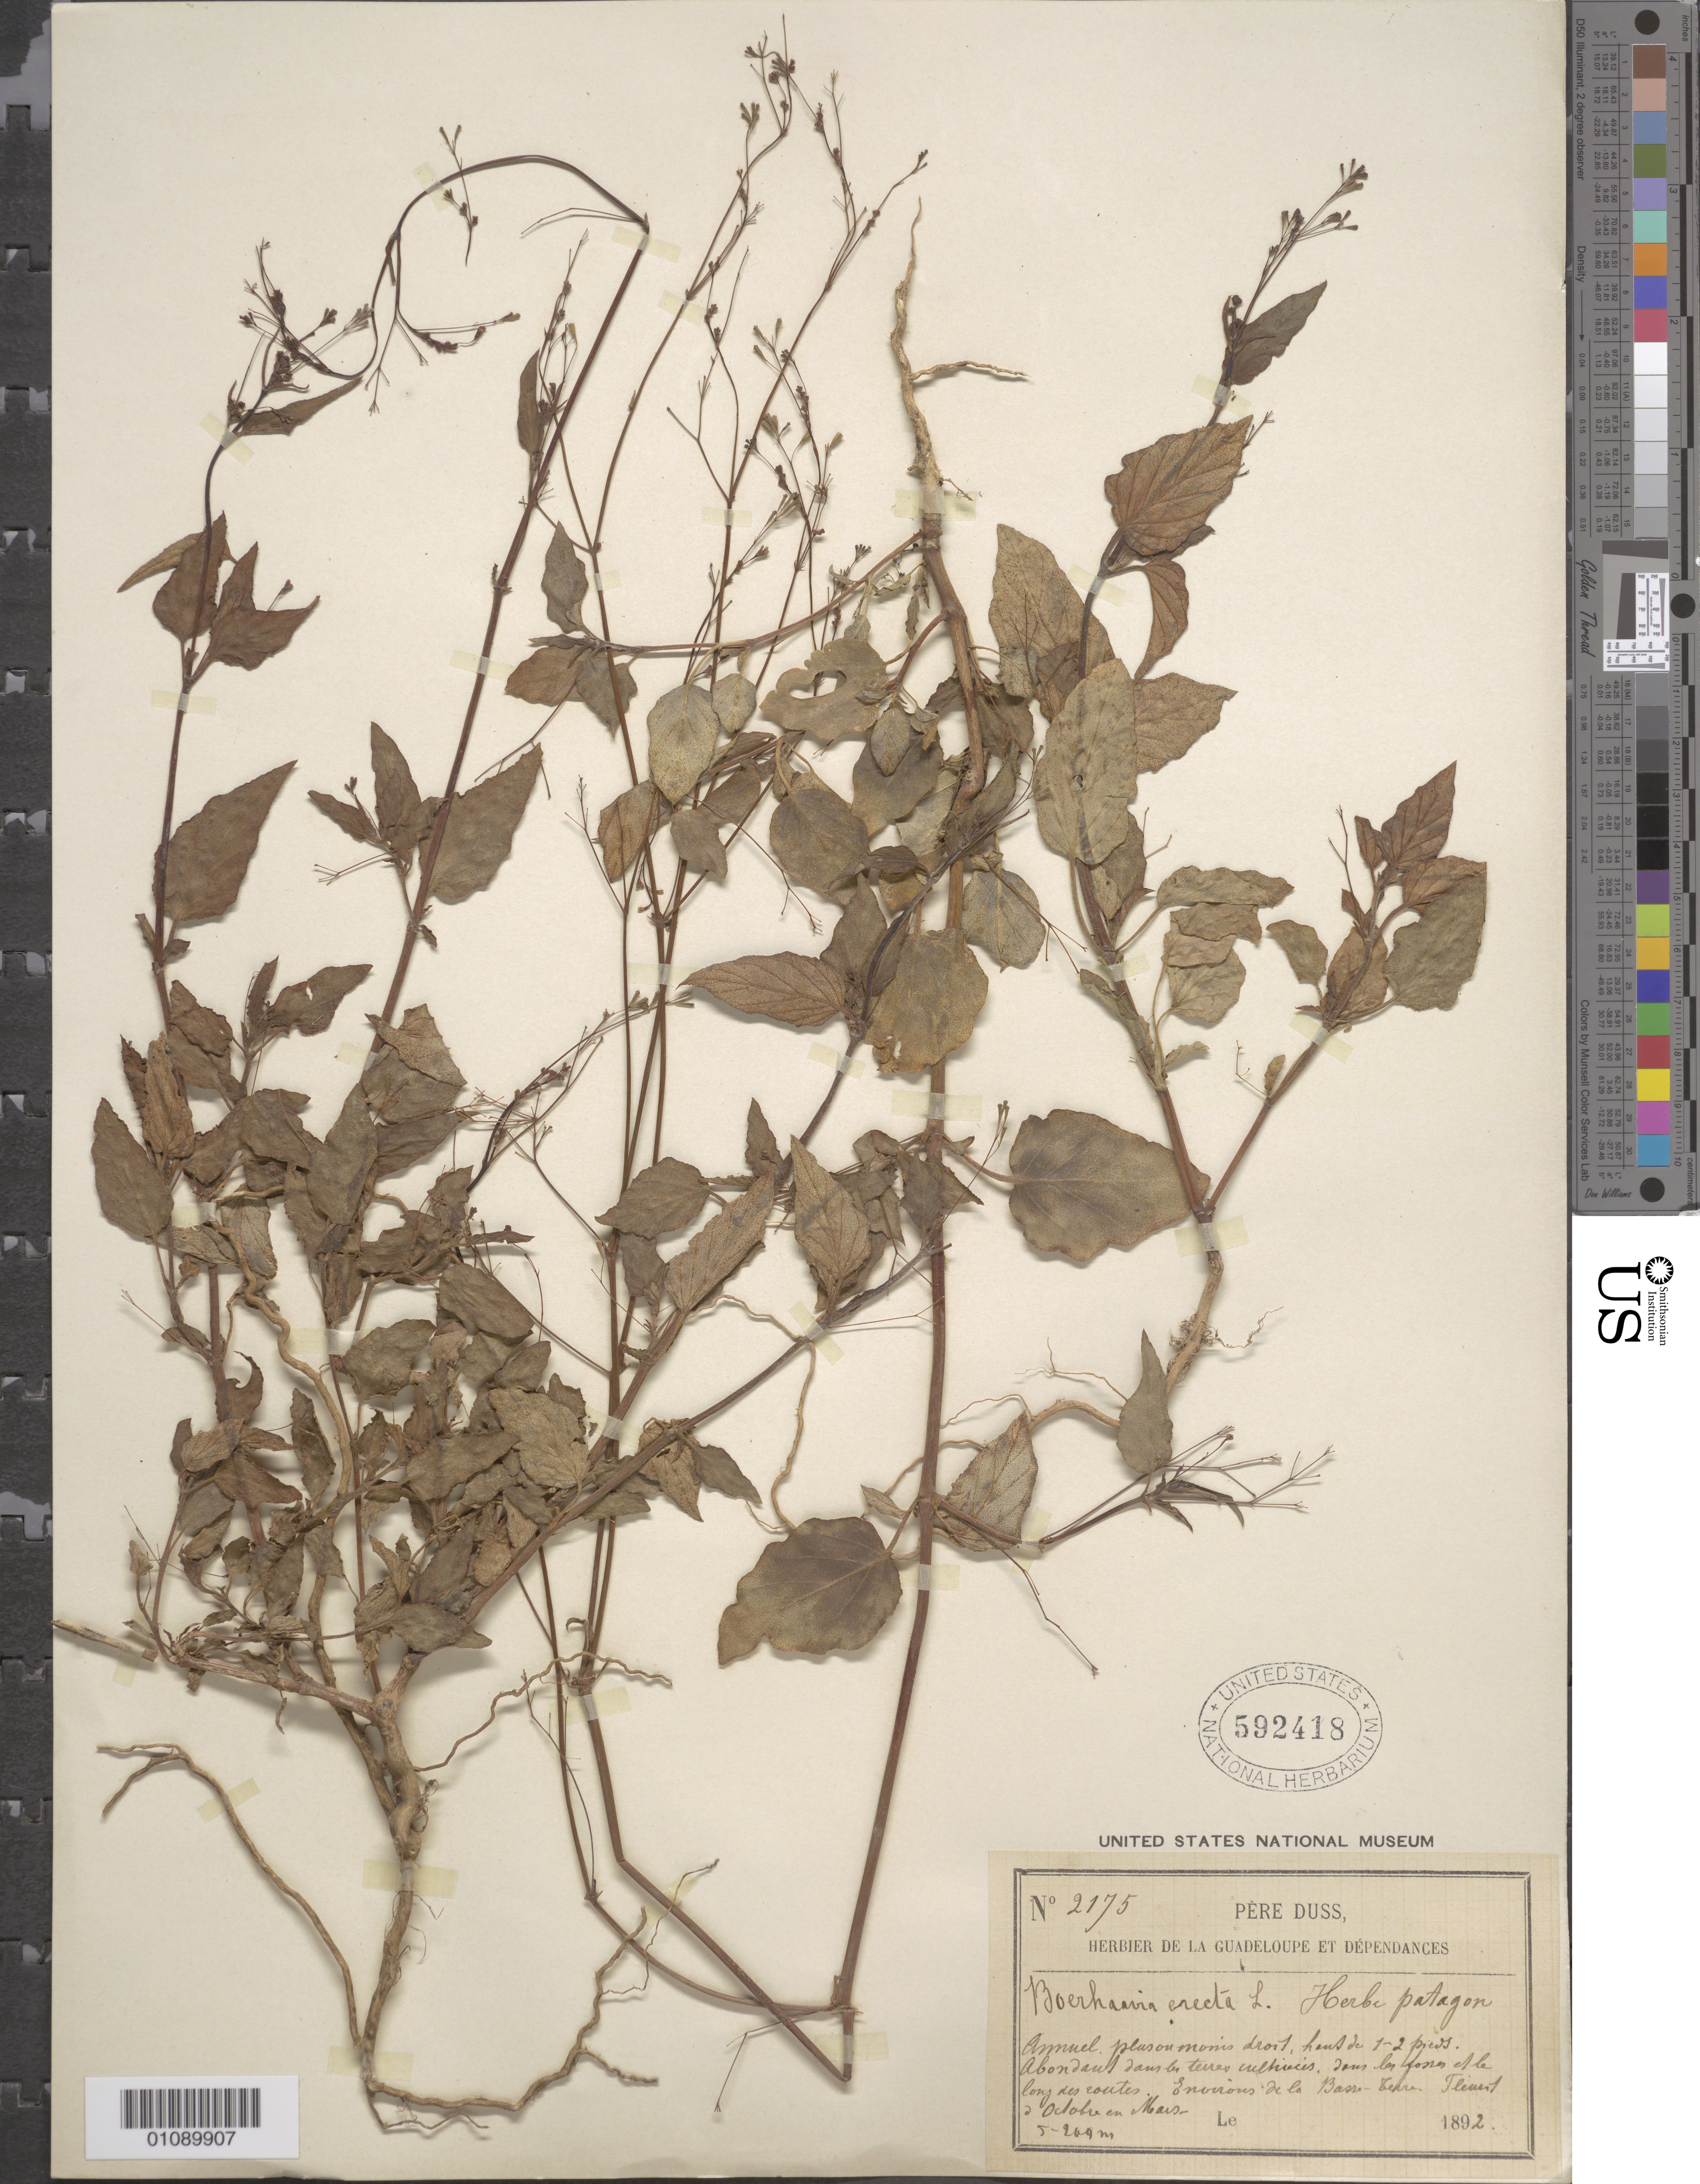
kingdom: Plantae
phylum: Tracheophyta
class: Magnoliopsida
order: Caryophyllales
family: Nyctaginaceae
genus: Boerhavia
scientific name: Boerhavia erecta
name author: L.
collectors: Père Duss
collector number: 2175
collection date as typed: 1892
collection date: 1892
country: Guadeloupe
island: Basse Terre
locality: Environs de la Basse-Terre.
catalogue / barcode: US 592418